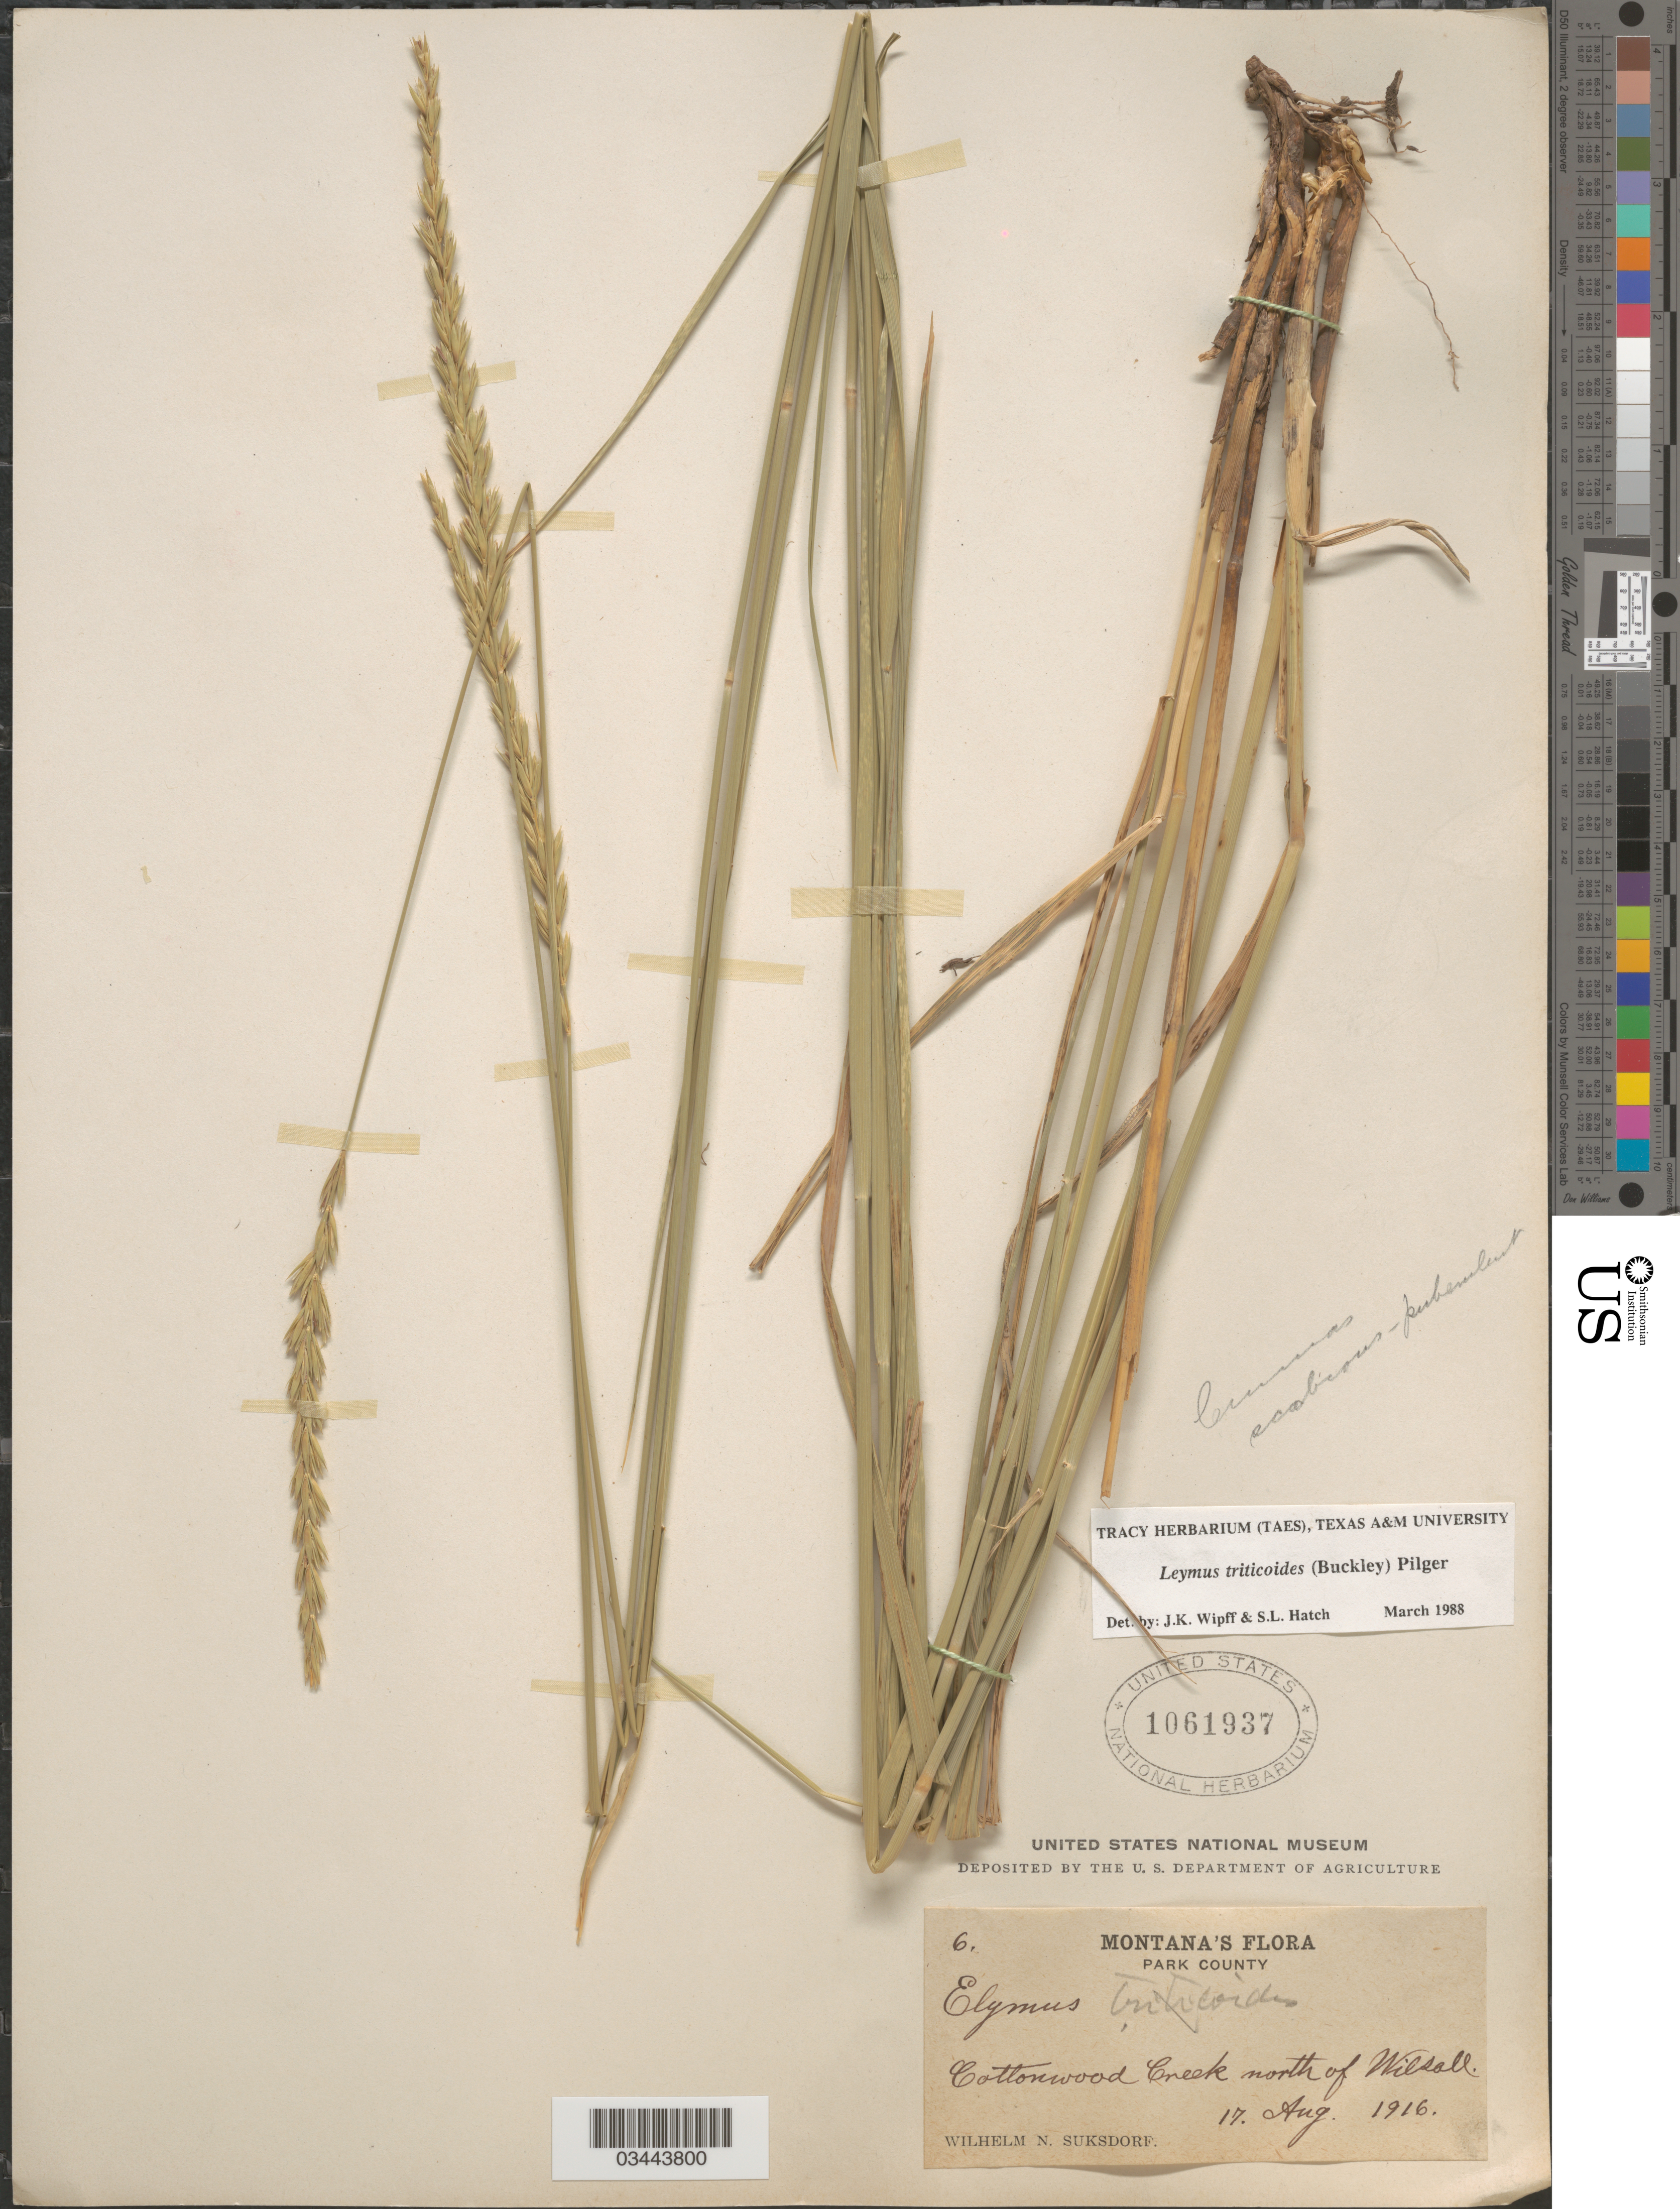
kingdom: Plantae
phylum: Tracheophyta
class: Liliopsida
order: Poales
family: Poaceae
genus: Leymus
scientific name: Leymus triticoides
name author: (Buckley) Pilg.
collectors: W. N. Suksdorf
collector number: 6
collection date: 1916-08-17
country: United States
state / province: Montana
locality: Park County. Cottonwood Creek north of Wilsall.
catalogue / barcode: US 1061937